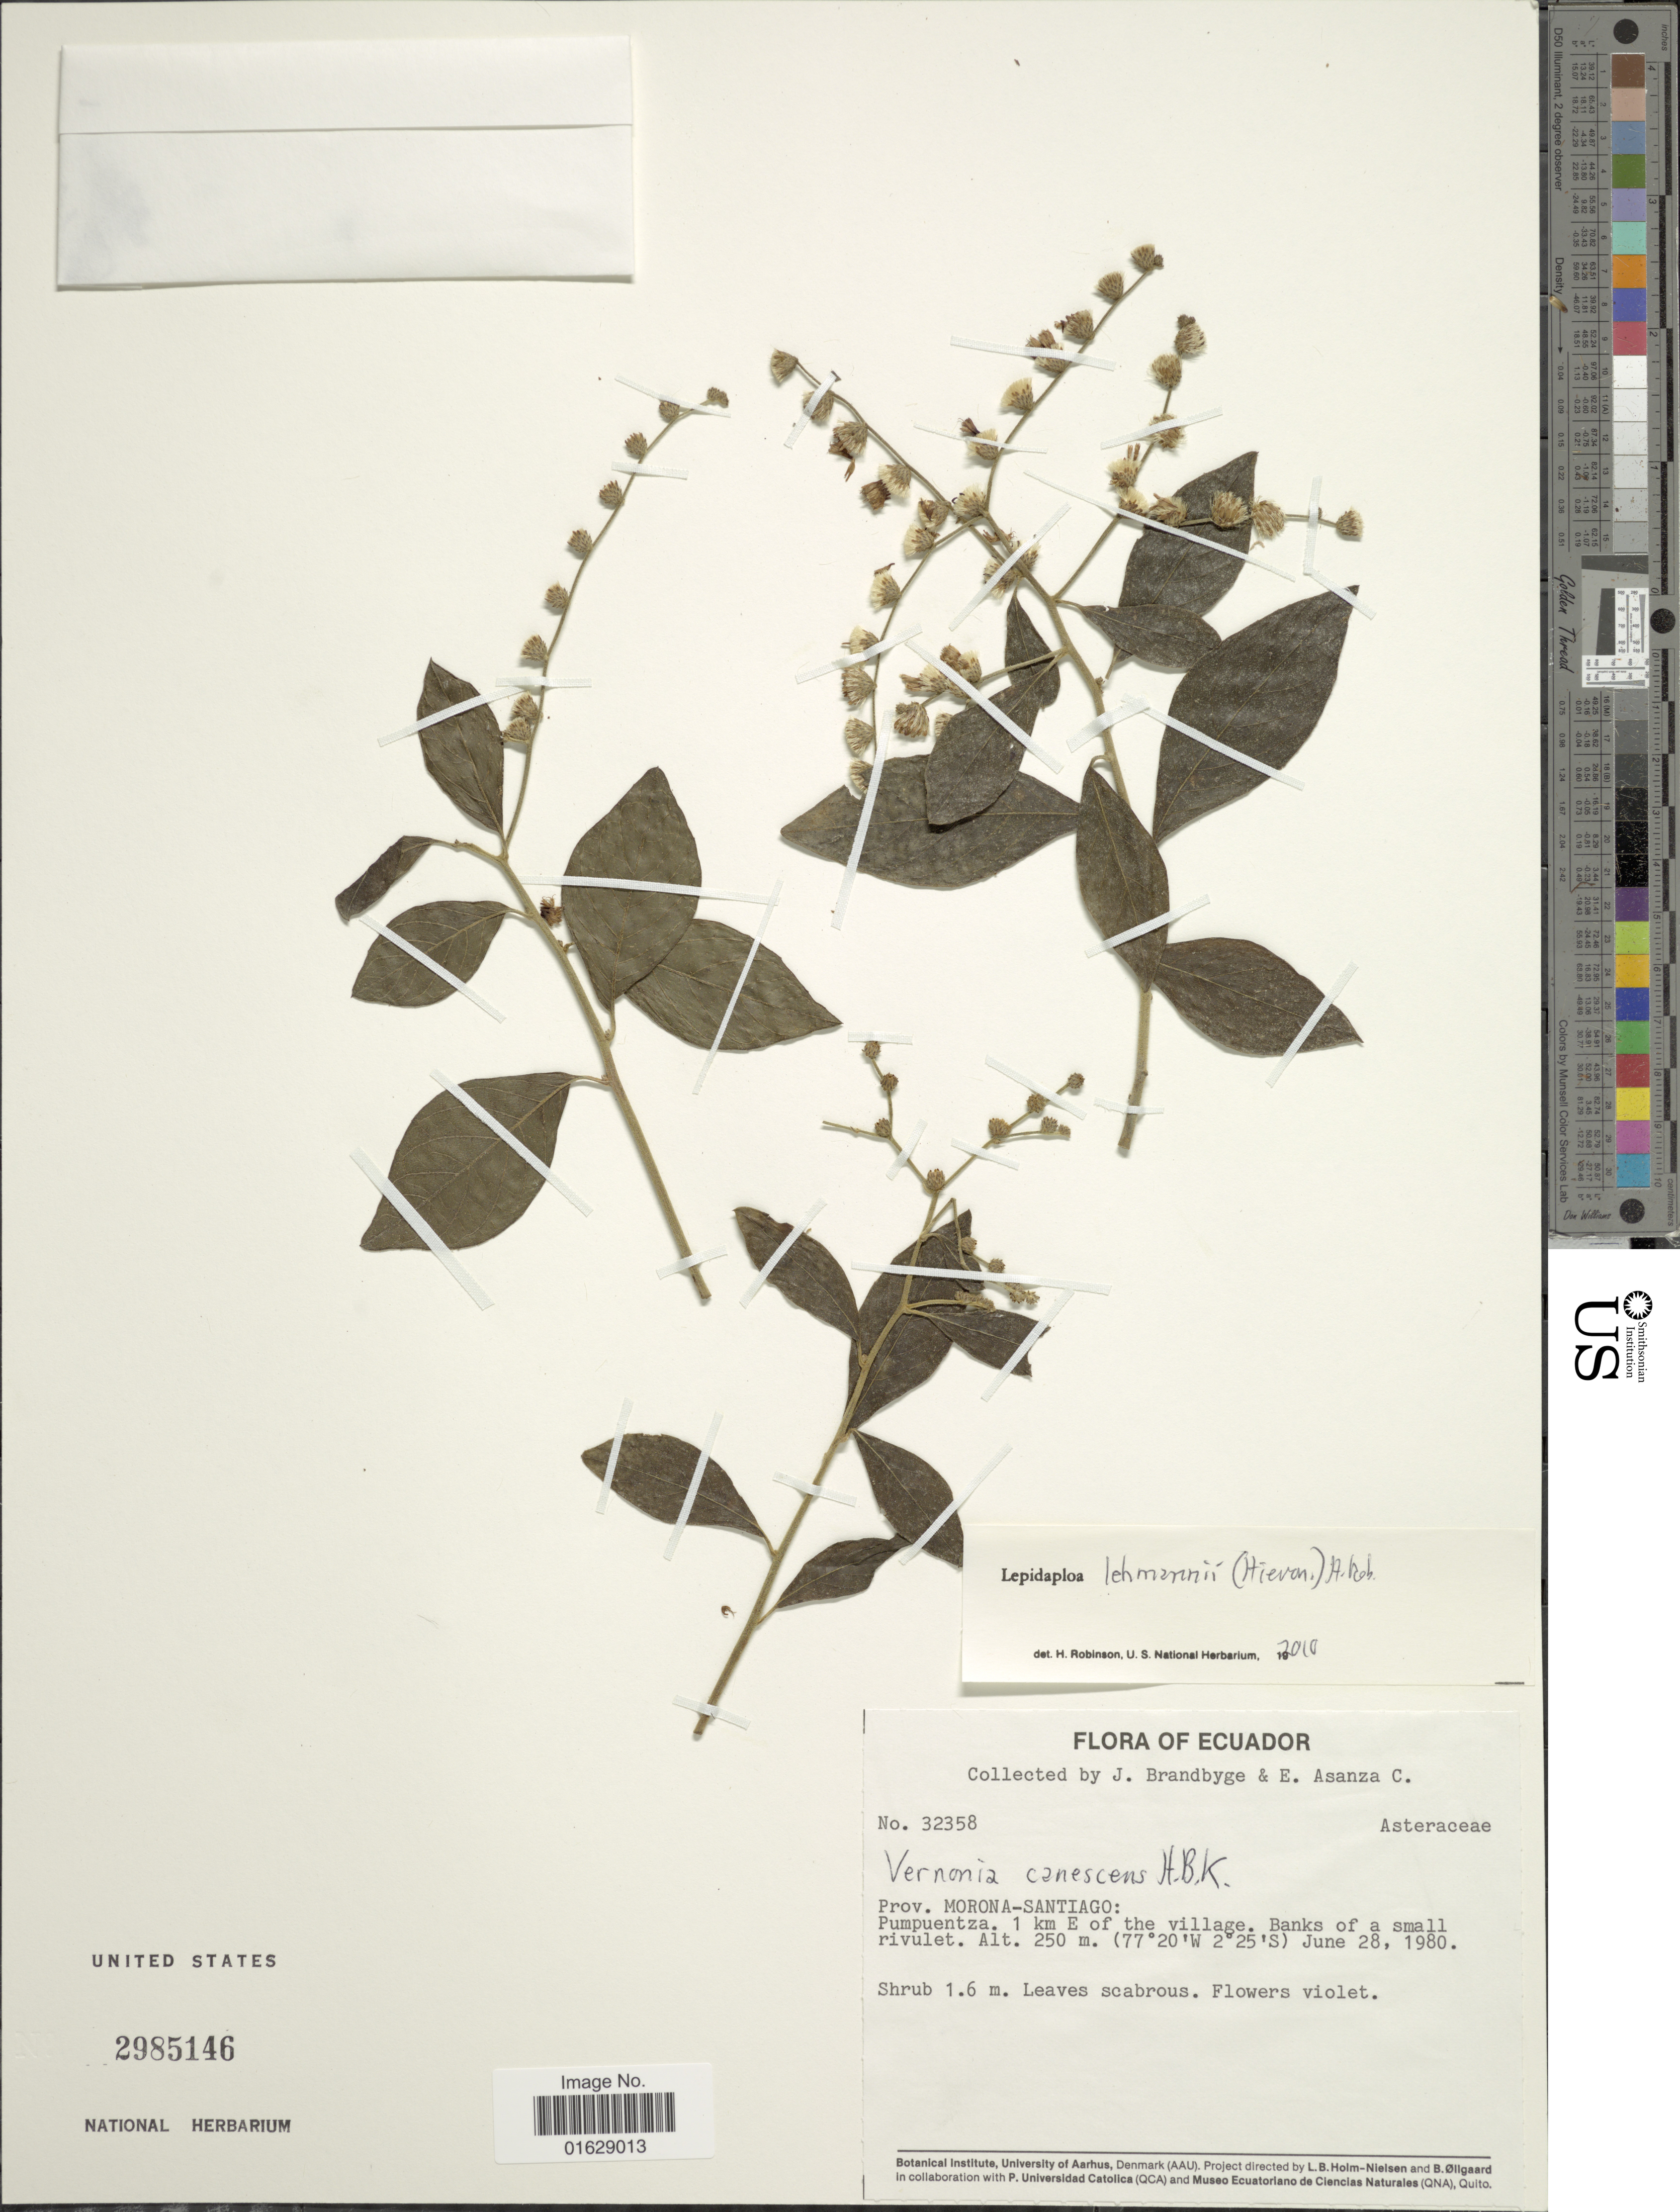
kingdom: Plantae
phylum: Tracheophyta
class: Magnoliopsida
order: Asterales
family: Asteraceae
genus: Lepidaploa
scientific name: Lepidaploa lehmannii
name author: (Hieron.) H. Rob.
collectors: J. Brandbyge & E. Asanza C.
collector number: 32358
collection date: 1980-06-28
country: Ecuador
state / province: Morona-Santiago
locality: Pumpuentza. 1 km E of the village. Banks of a small rivulet.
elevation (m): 250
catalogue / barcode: US 2985146